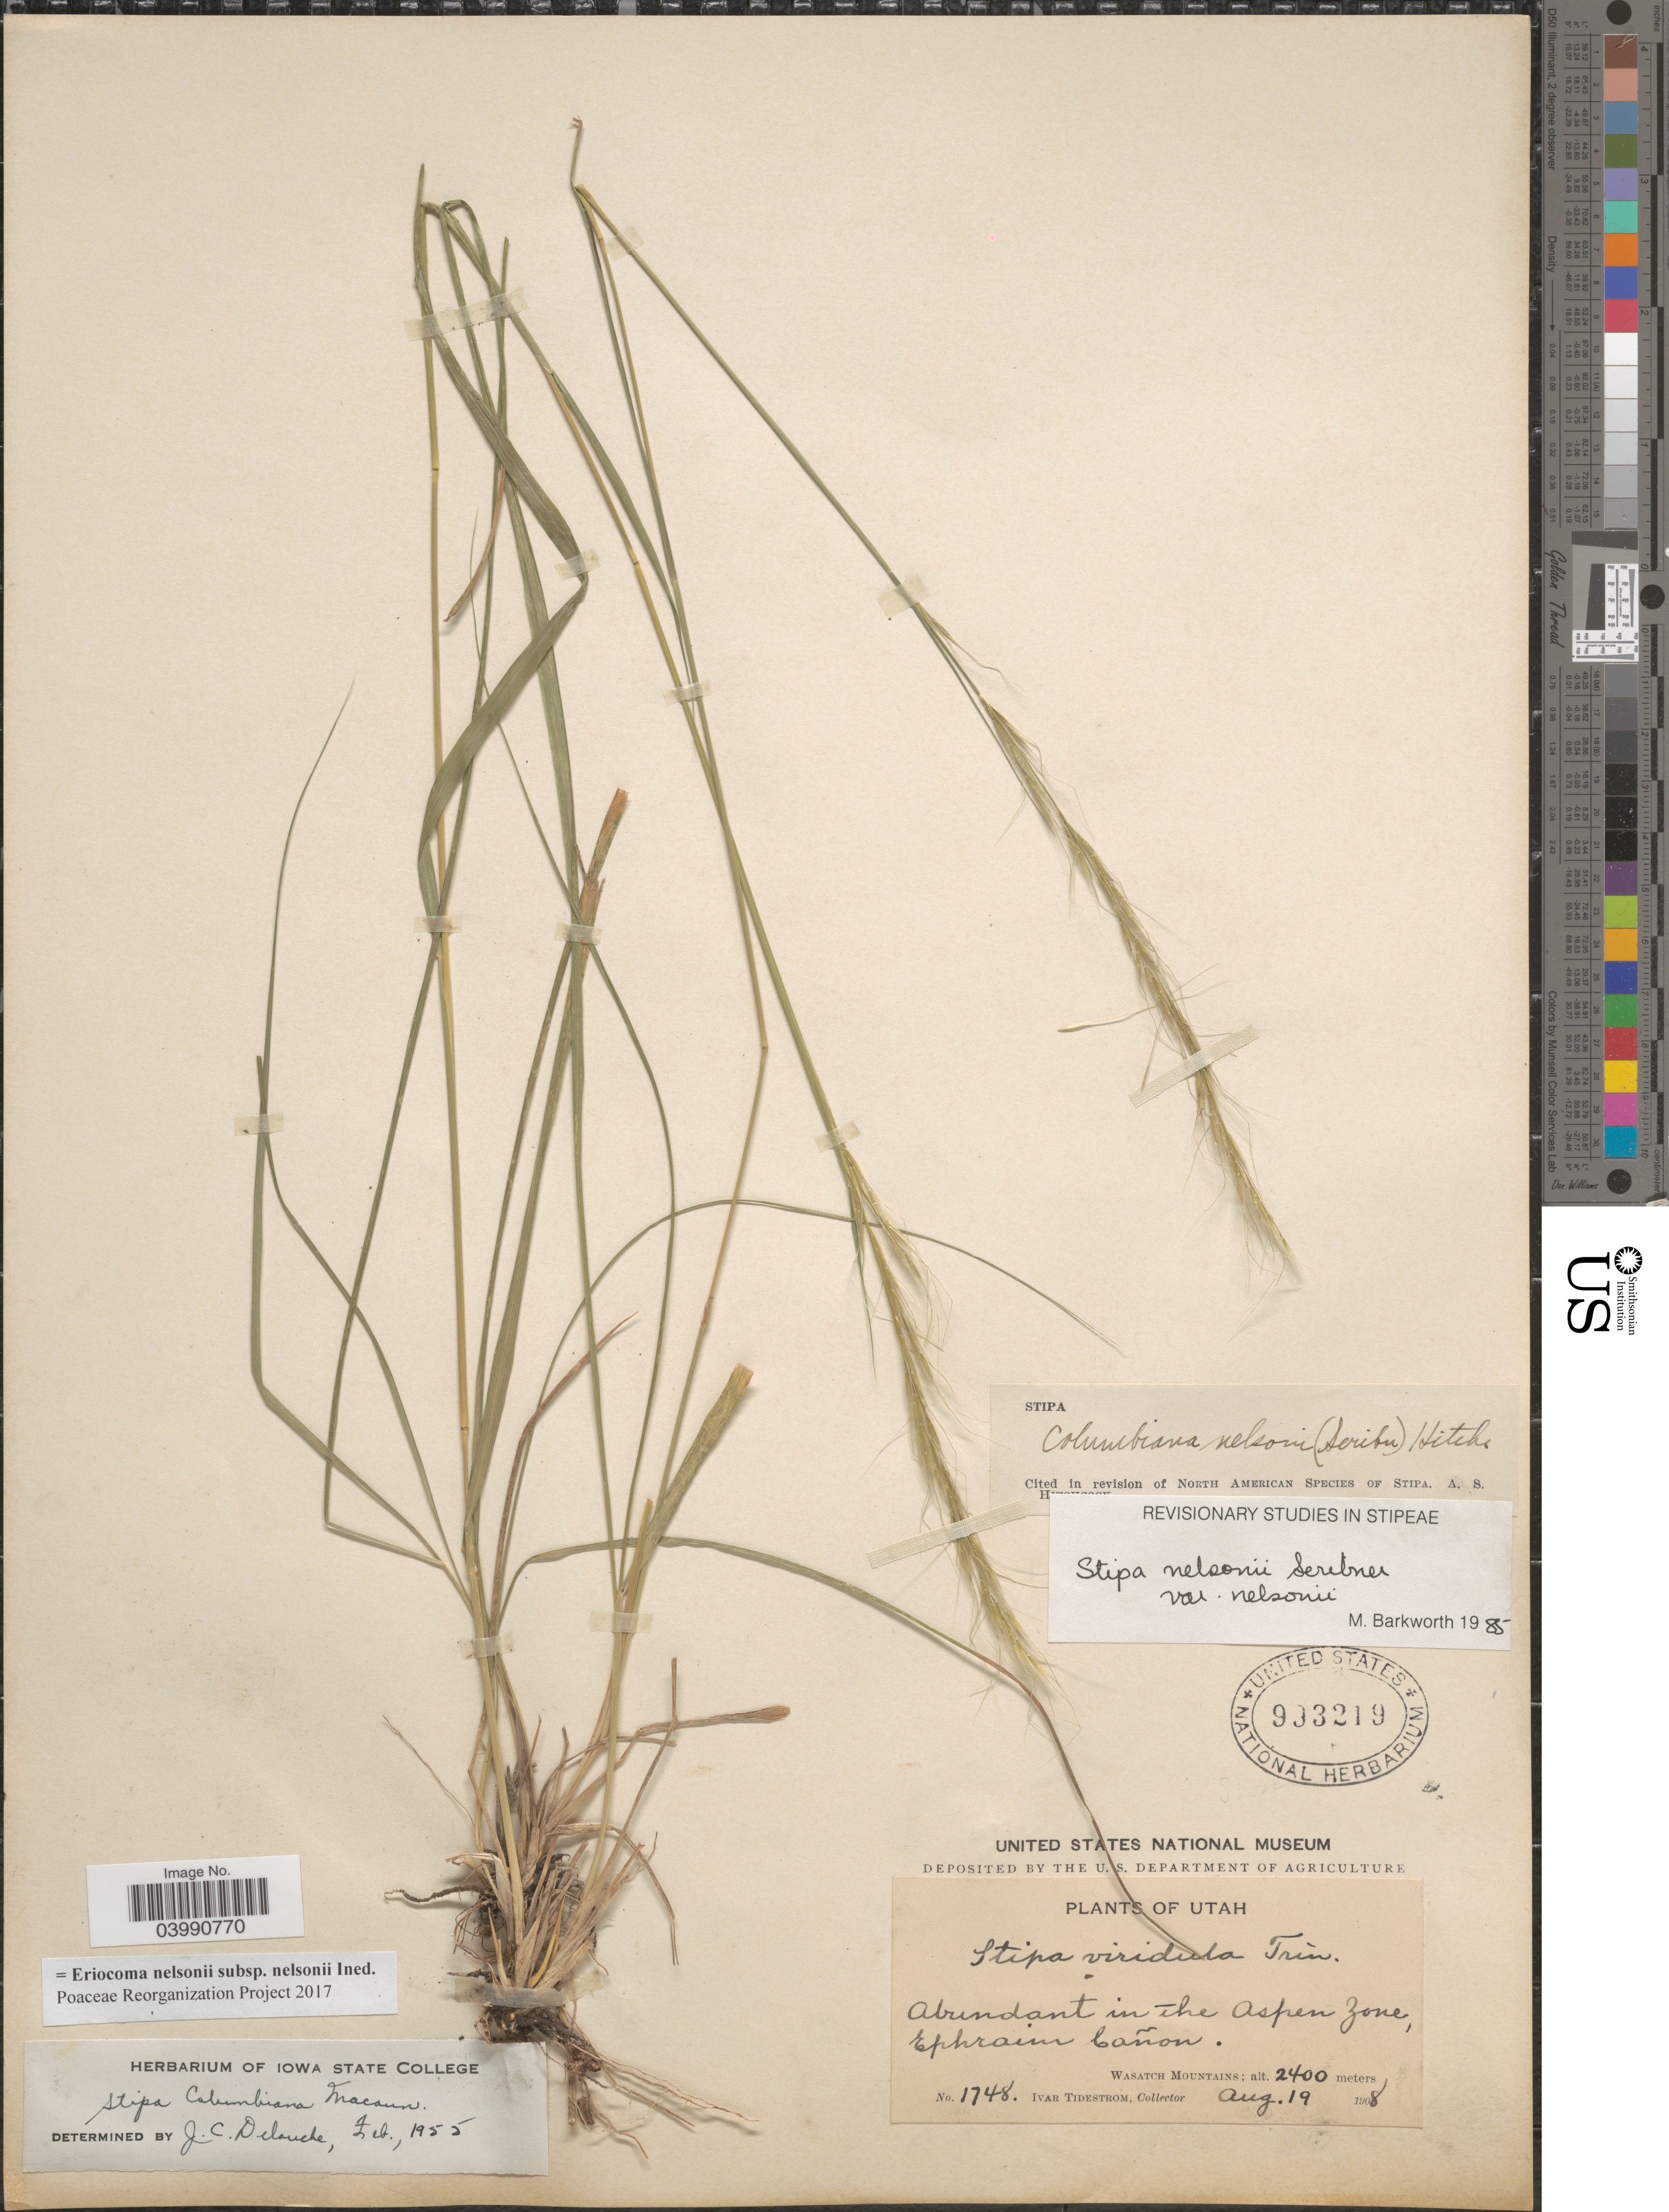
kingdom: Plantae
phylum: Tracheophyta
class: Liliopsida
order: Poales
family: Poaceae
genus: Eriocoma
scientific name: Eriocoma nelsonii subsp. nelsonii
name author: (Scribn.) Romasch.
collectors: I. F. Tidestrom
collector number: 1748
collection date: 1908-08-19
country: United States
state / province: Utah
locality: In the Aspen Zone, Ephraim Cañon. Wasatch Mountains.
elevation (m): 2400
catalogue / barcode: US 993219